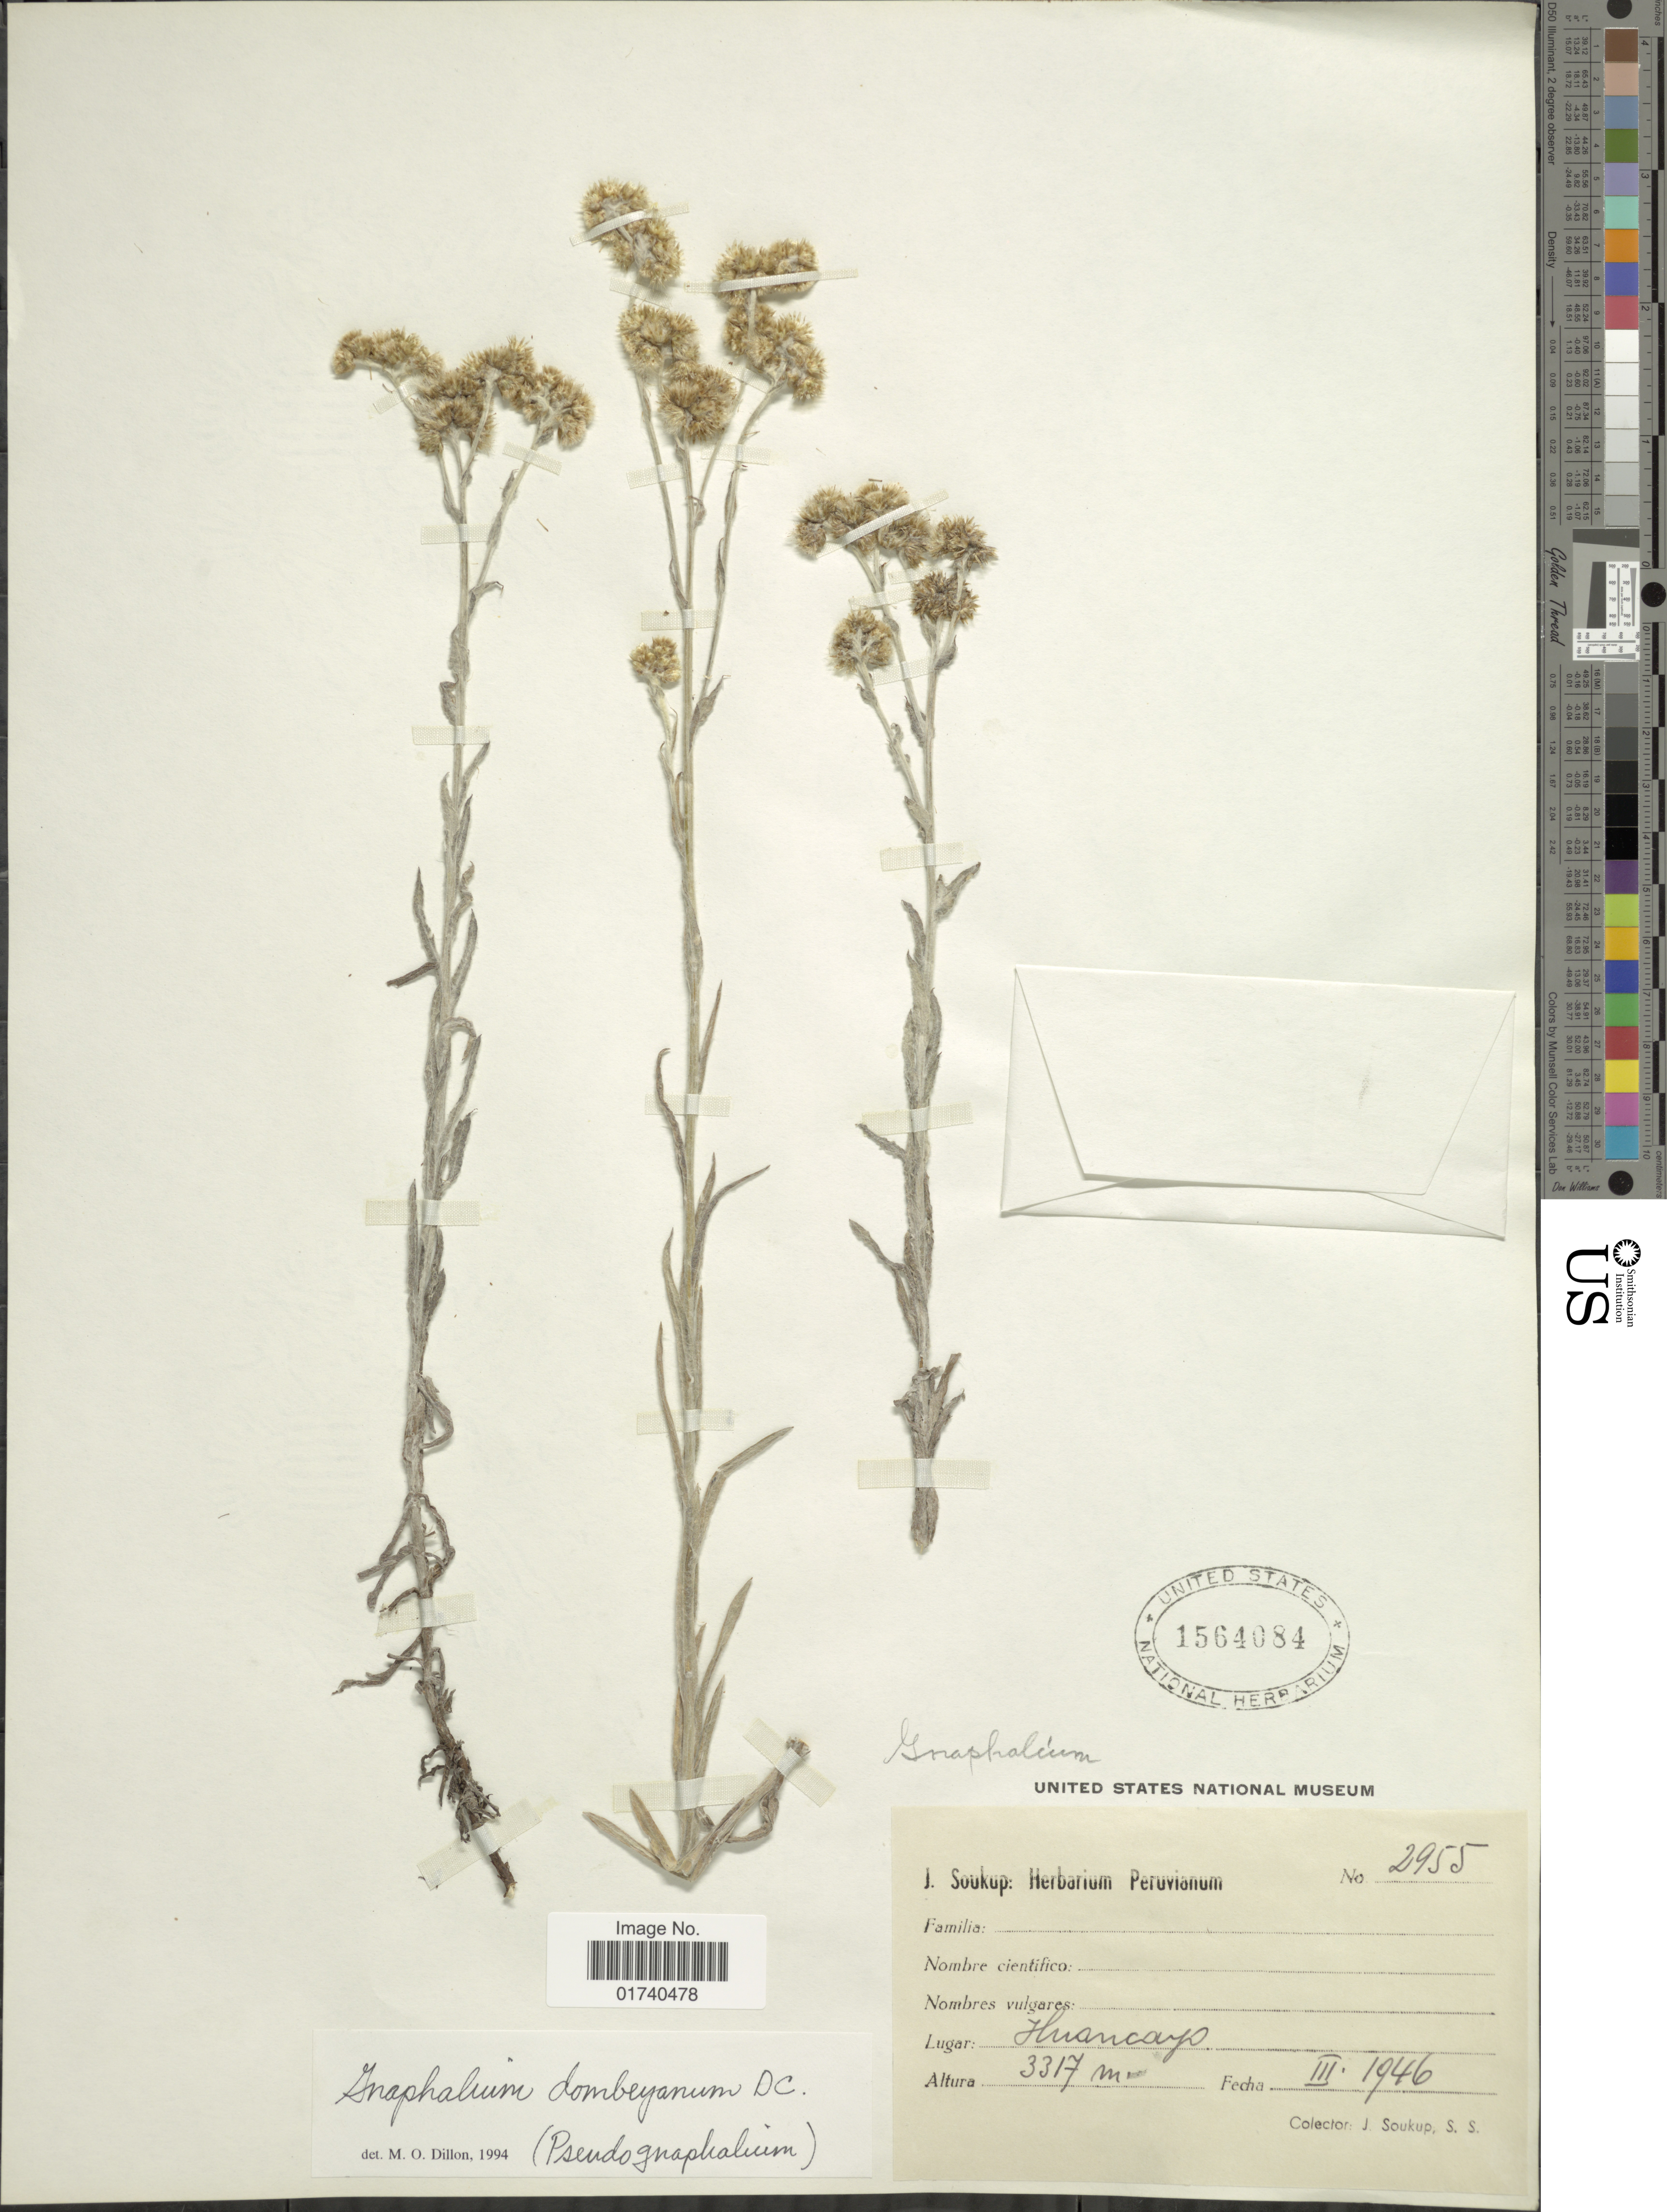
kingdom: Plantae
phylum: Tracheophyta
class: Magnoliopsida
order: Asterales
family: Asteraceae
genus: Pseudognaphalium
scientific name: Pseudognaphalium dombeyanum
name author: (DC.) Anderb.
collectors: J. Soukup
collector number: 2955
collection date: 1946-03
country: Peru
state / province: Huánuco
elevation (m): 3317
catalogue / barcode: US 1564084